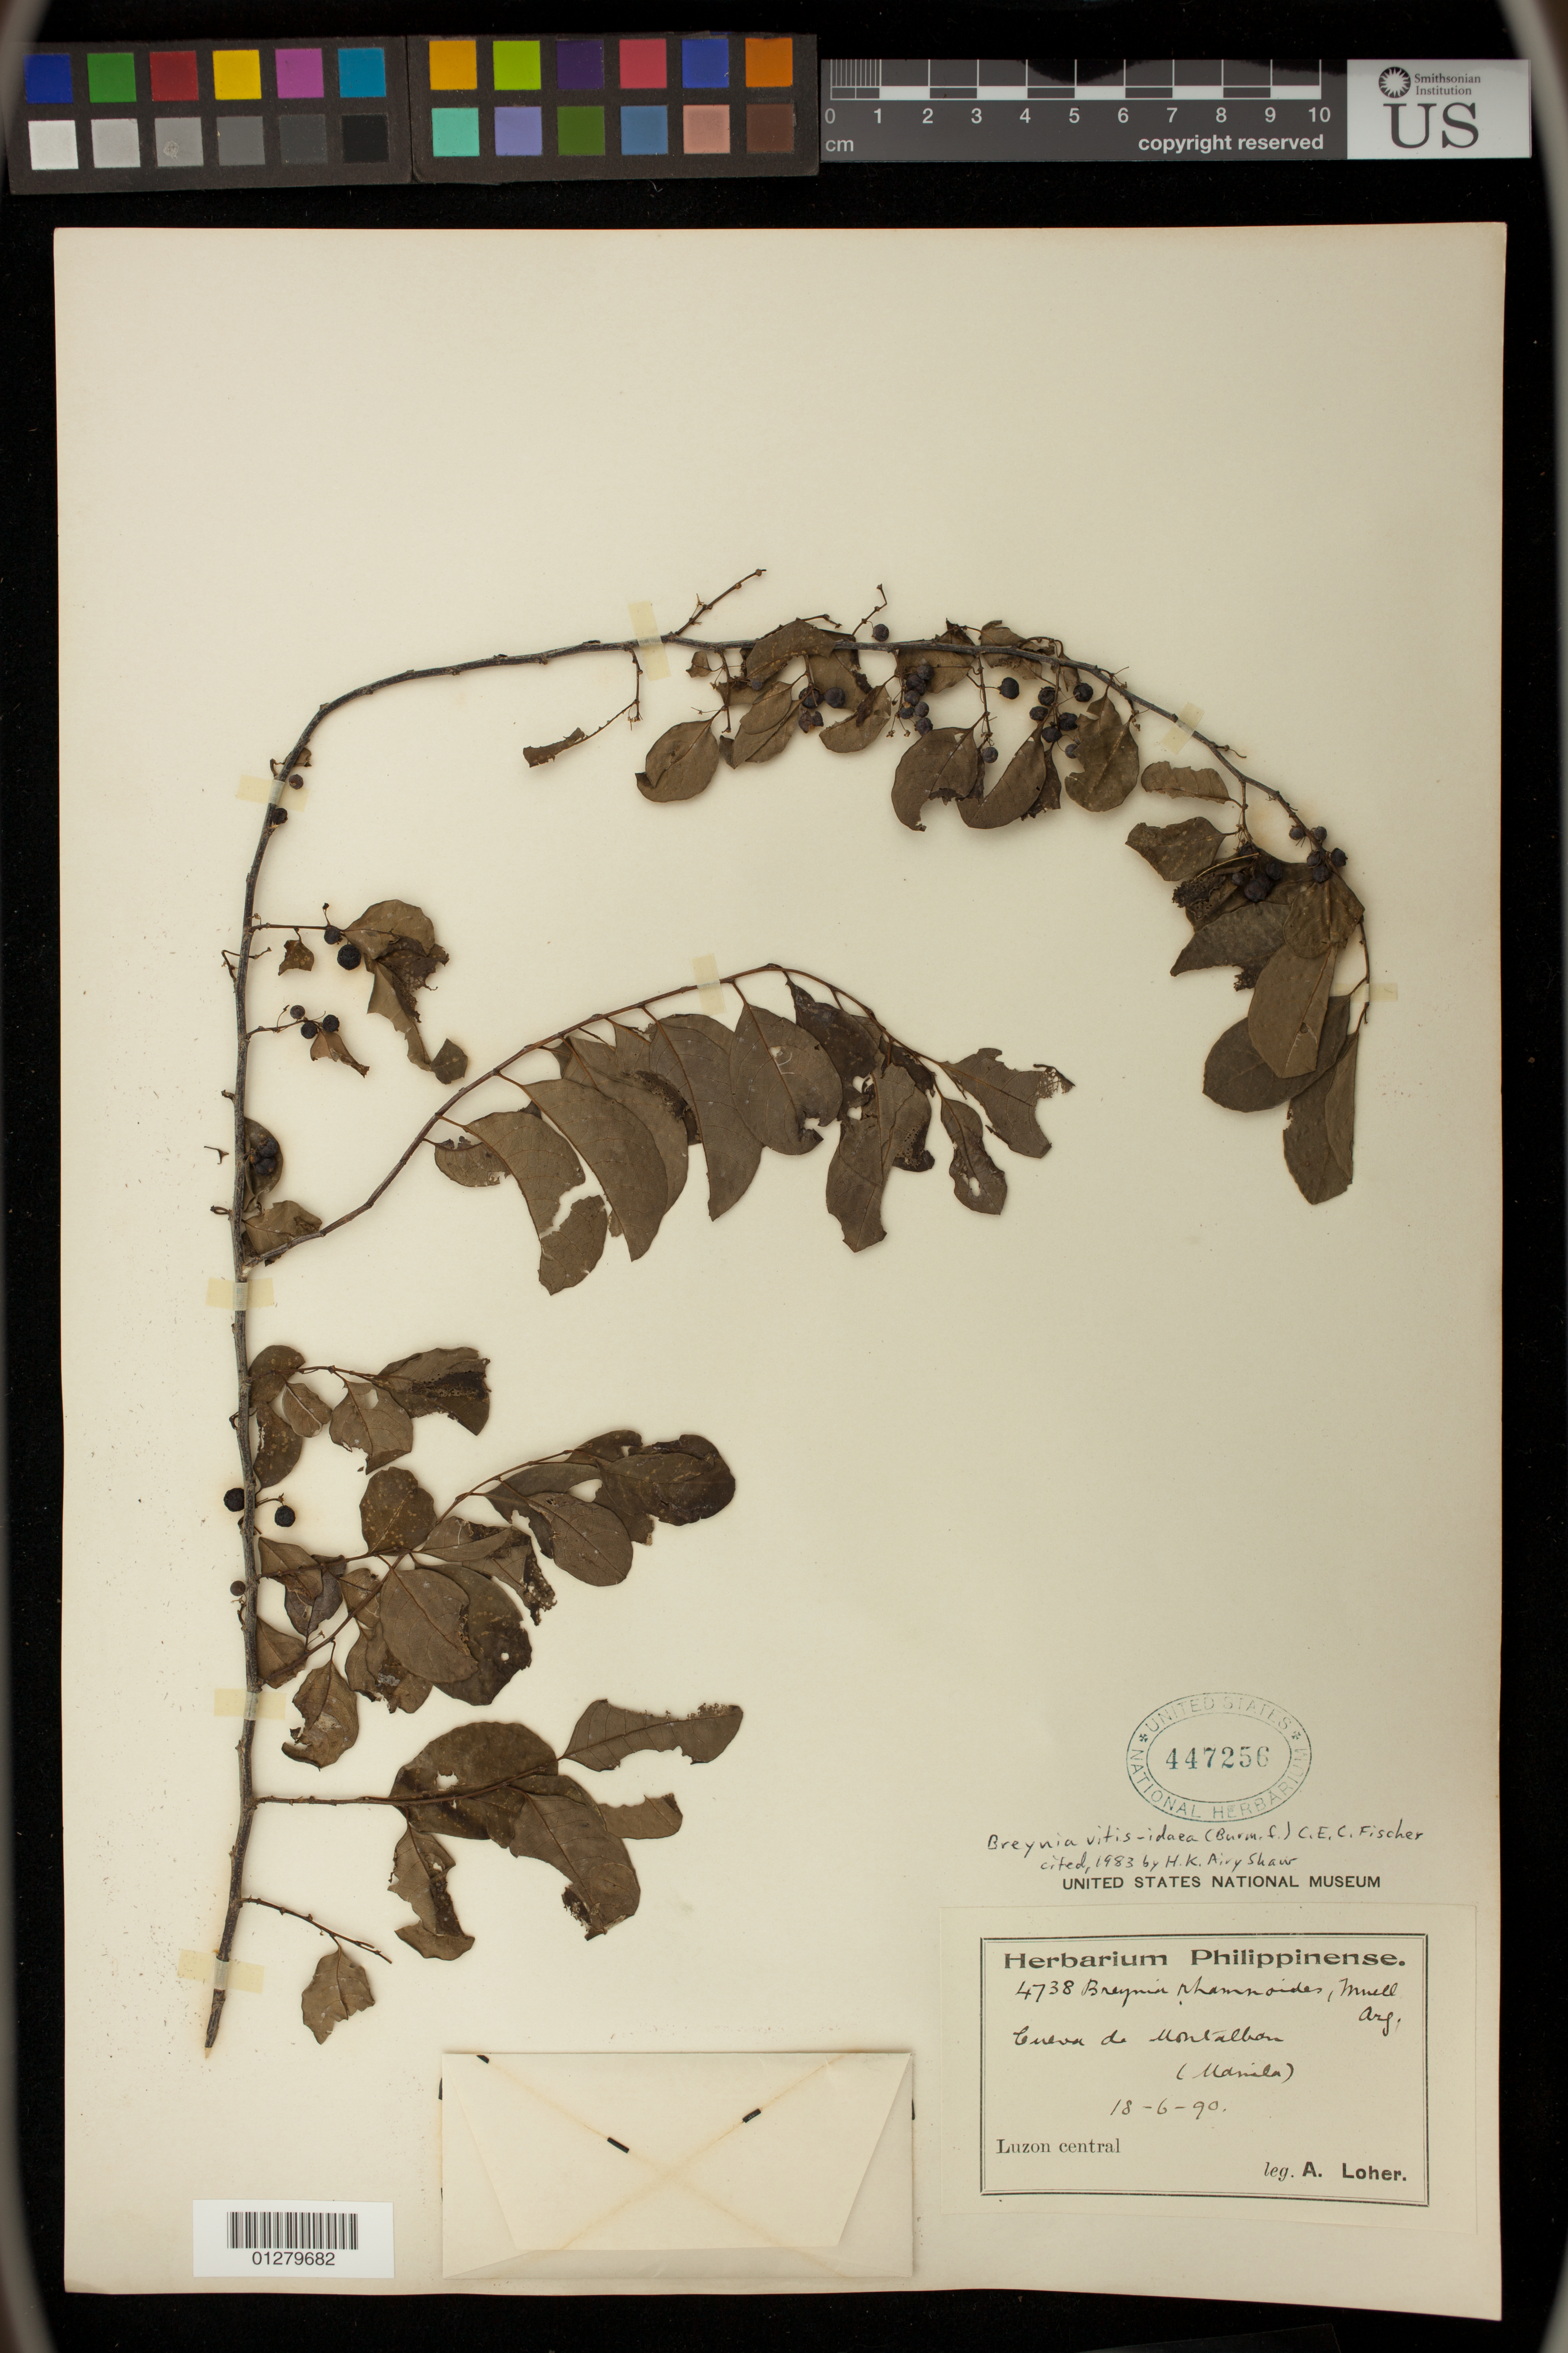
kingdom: Plantae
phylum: Tracheophyta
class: Magnoliopsida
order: Malpighiales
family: Phyllanthaceae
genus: Breynia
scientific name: Breynia vitis-idaea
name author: (Burm. f.) C.E.C. Fisch.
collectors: A. Loher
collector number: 4738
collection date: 1890-06-18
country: Philippines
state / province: Calabarzon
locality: Cueva de Montalban [Rodriguez] (Manila), Luzon Central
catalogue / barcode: US 447256